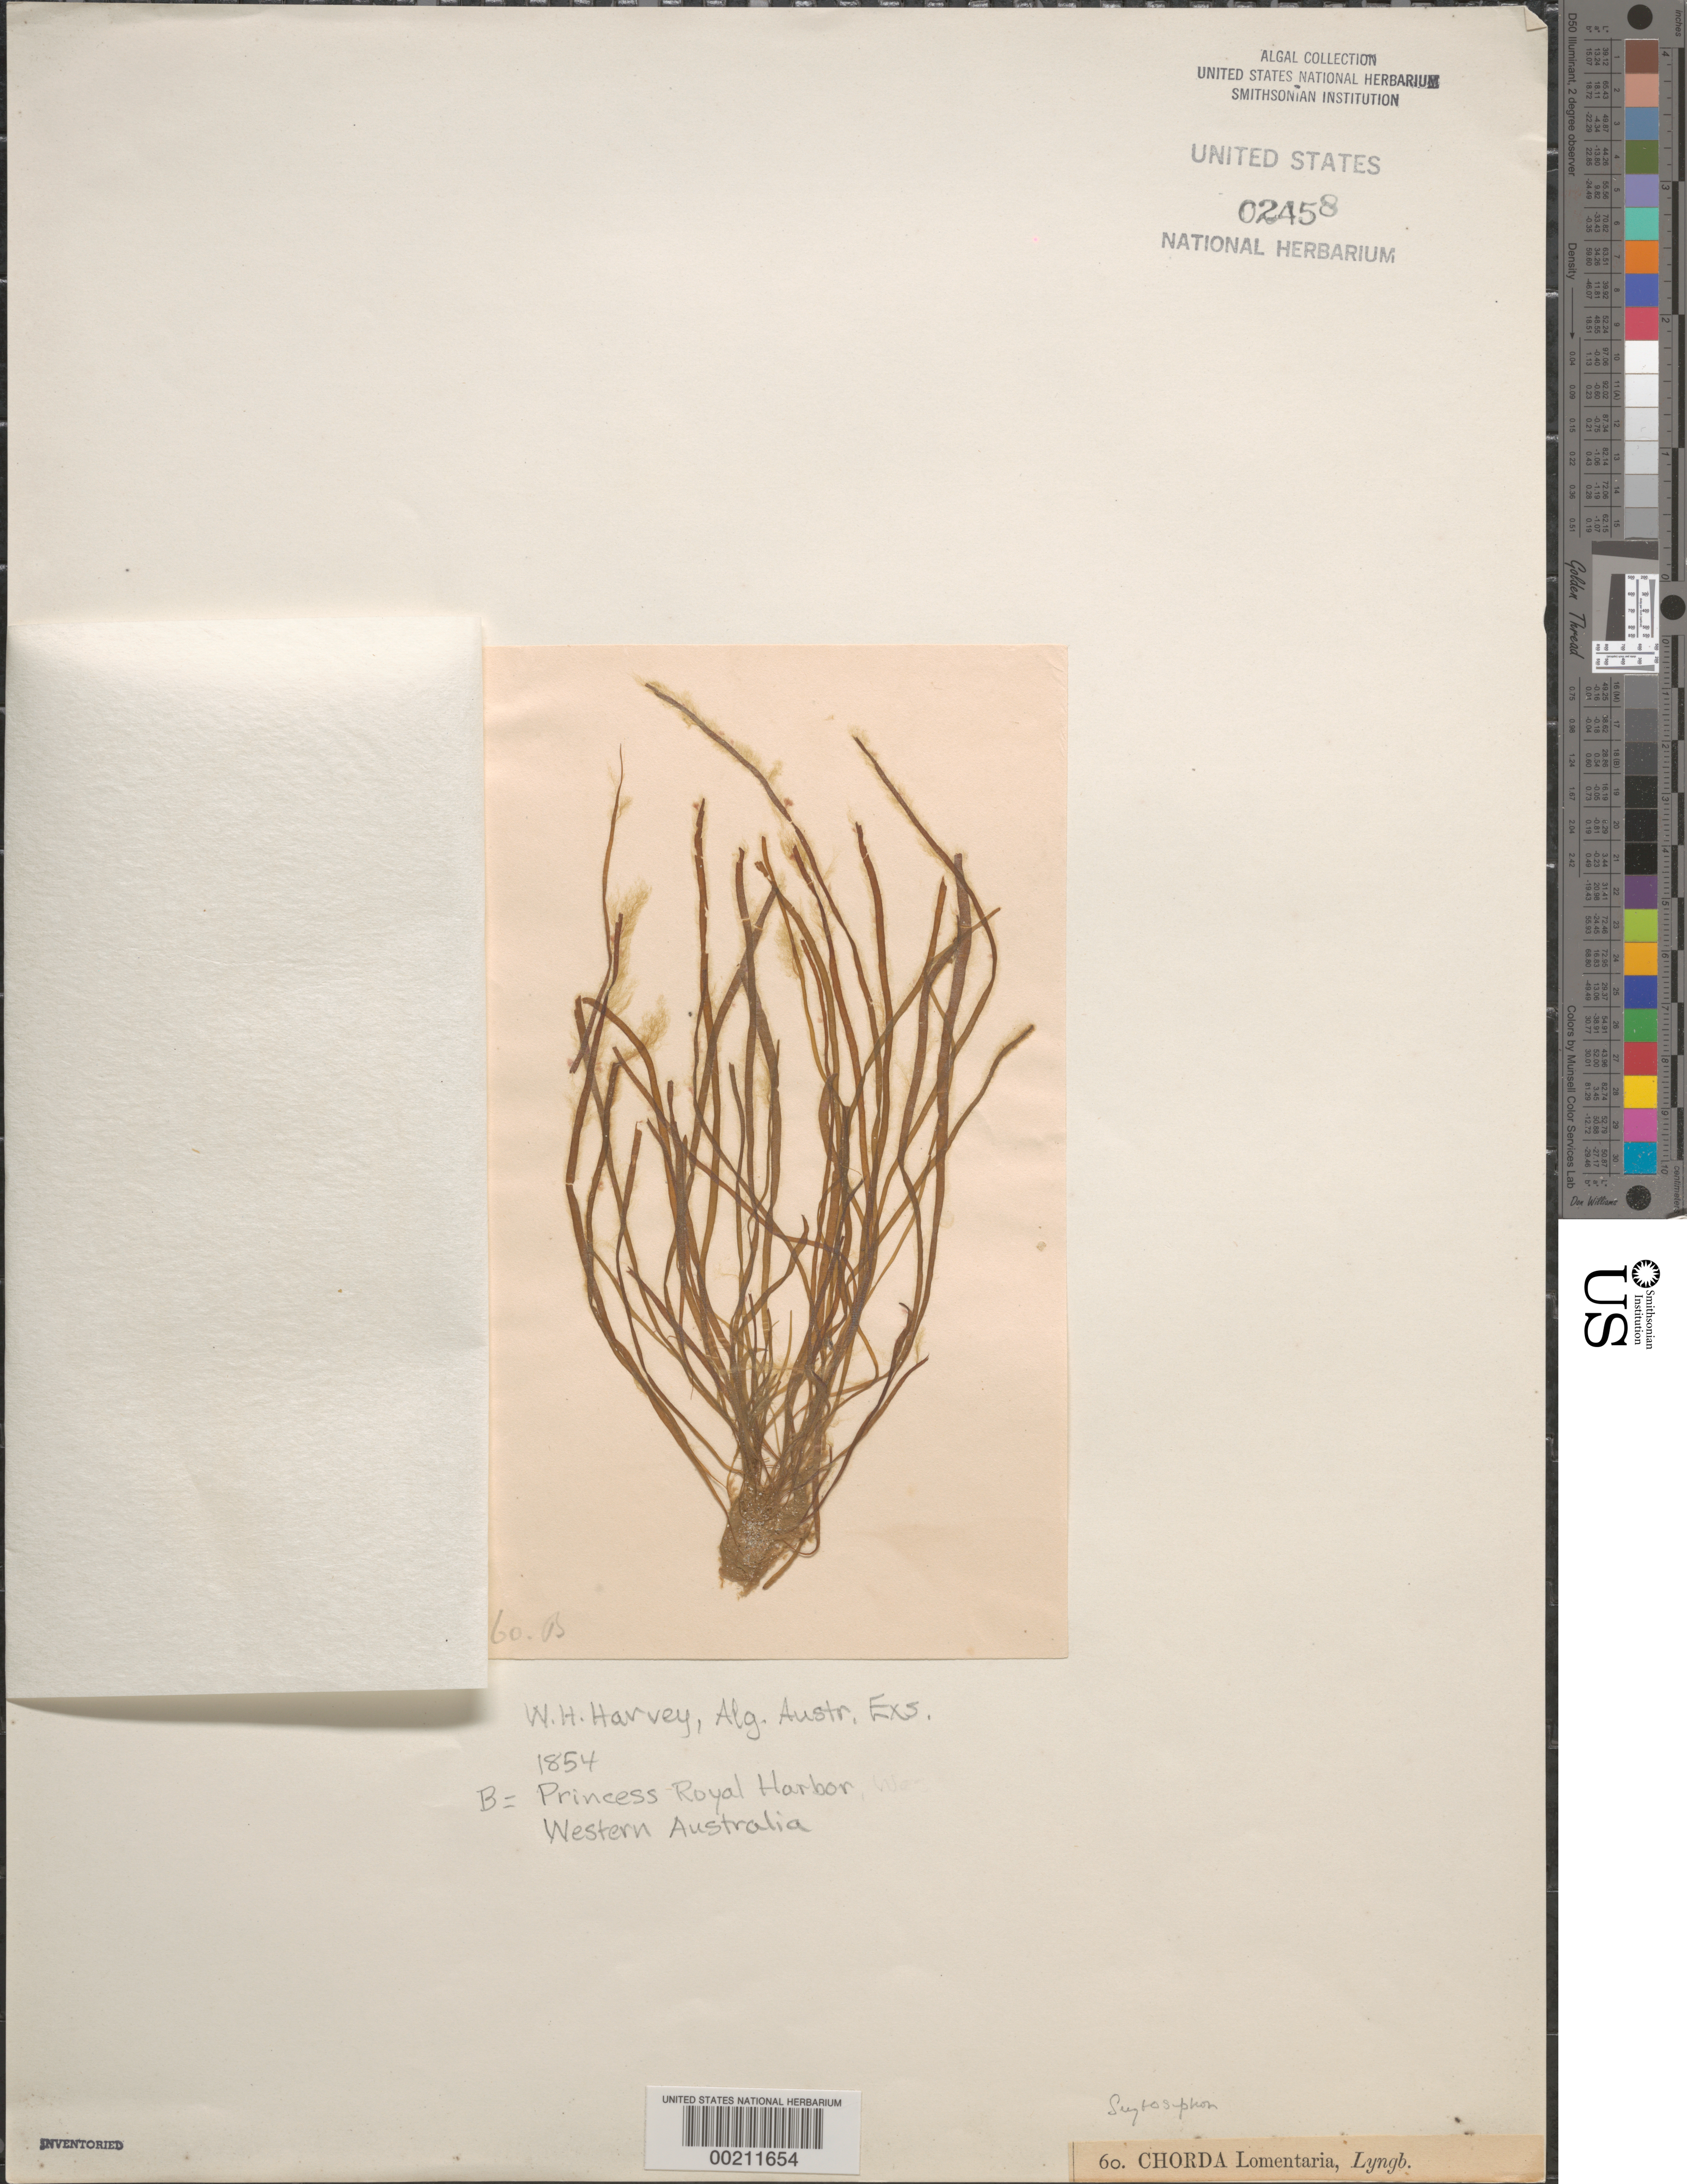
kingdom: Chromista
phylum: Ochrophyta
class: Phaeophyceae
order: Scytosiphonales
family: Scytosiphonaceae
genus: Scytosiphon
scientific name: Scytosiphon lomentaria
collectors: W. Harvey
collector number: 60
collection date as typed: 1854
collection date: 1854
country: Australia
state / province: Western Australia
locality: Princess Royal Harbor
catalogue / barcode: US 2458